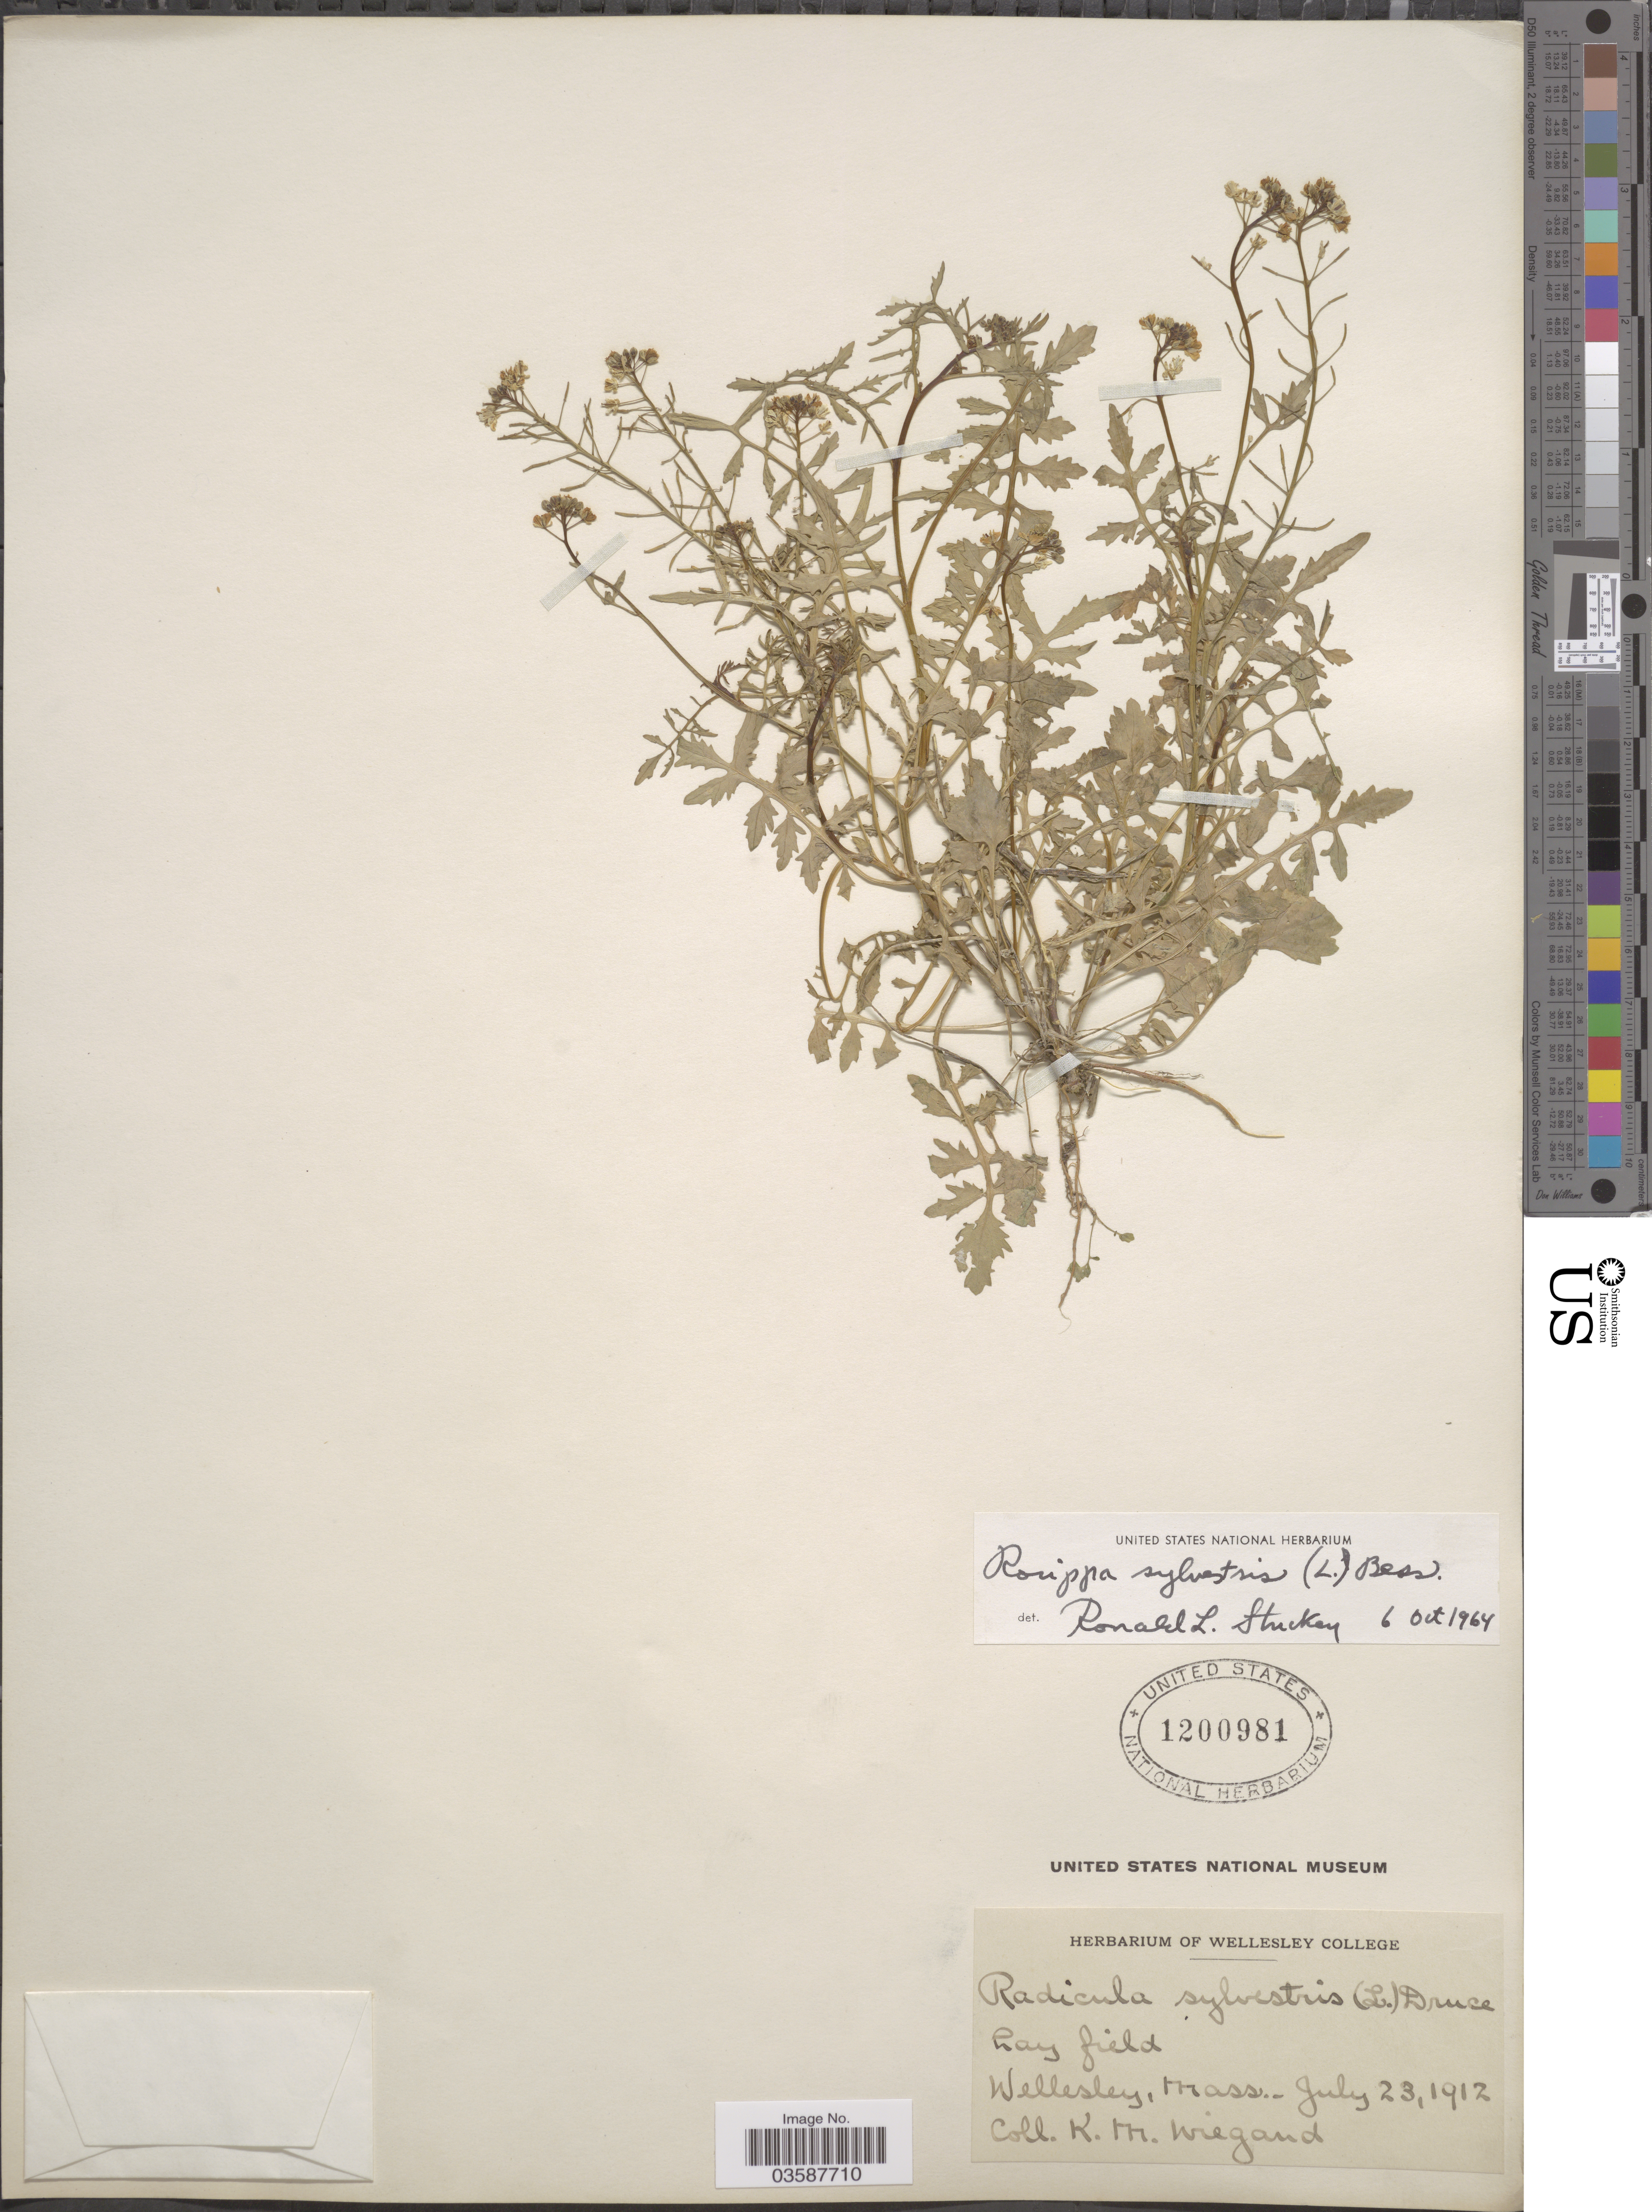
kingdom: Plantae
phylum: Tracheophyta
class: Magnoliopsida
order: Brassicales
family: Brassicaceae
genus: Rorippa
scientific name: Rorippa sylvestris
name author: (L.) Besser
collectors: K. M. Wiegand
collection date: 1912-07-23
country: United States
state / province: Massachusetts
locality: Wellesley.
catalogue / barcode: US 1200981